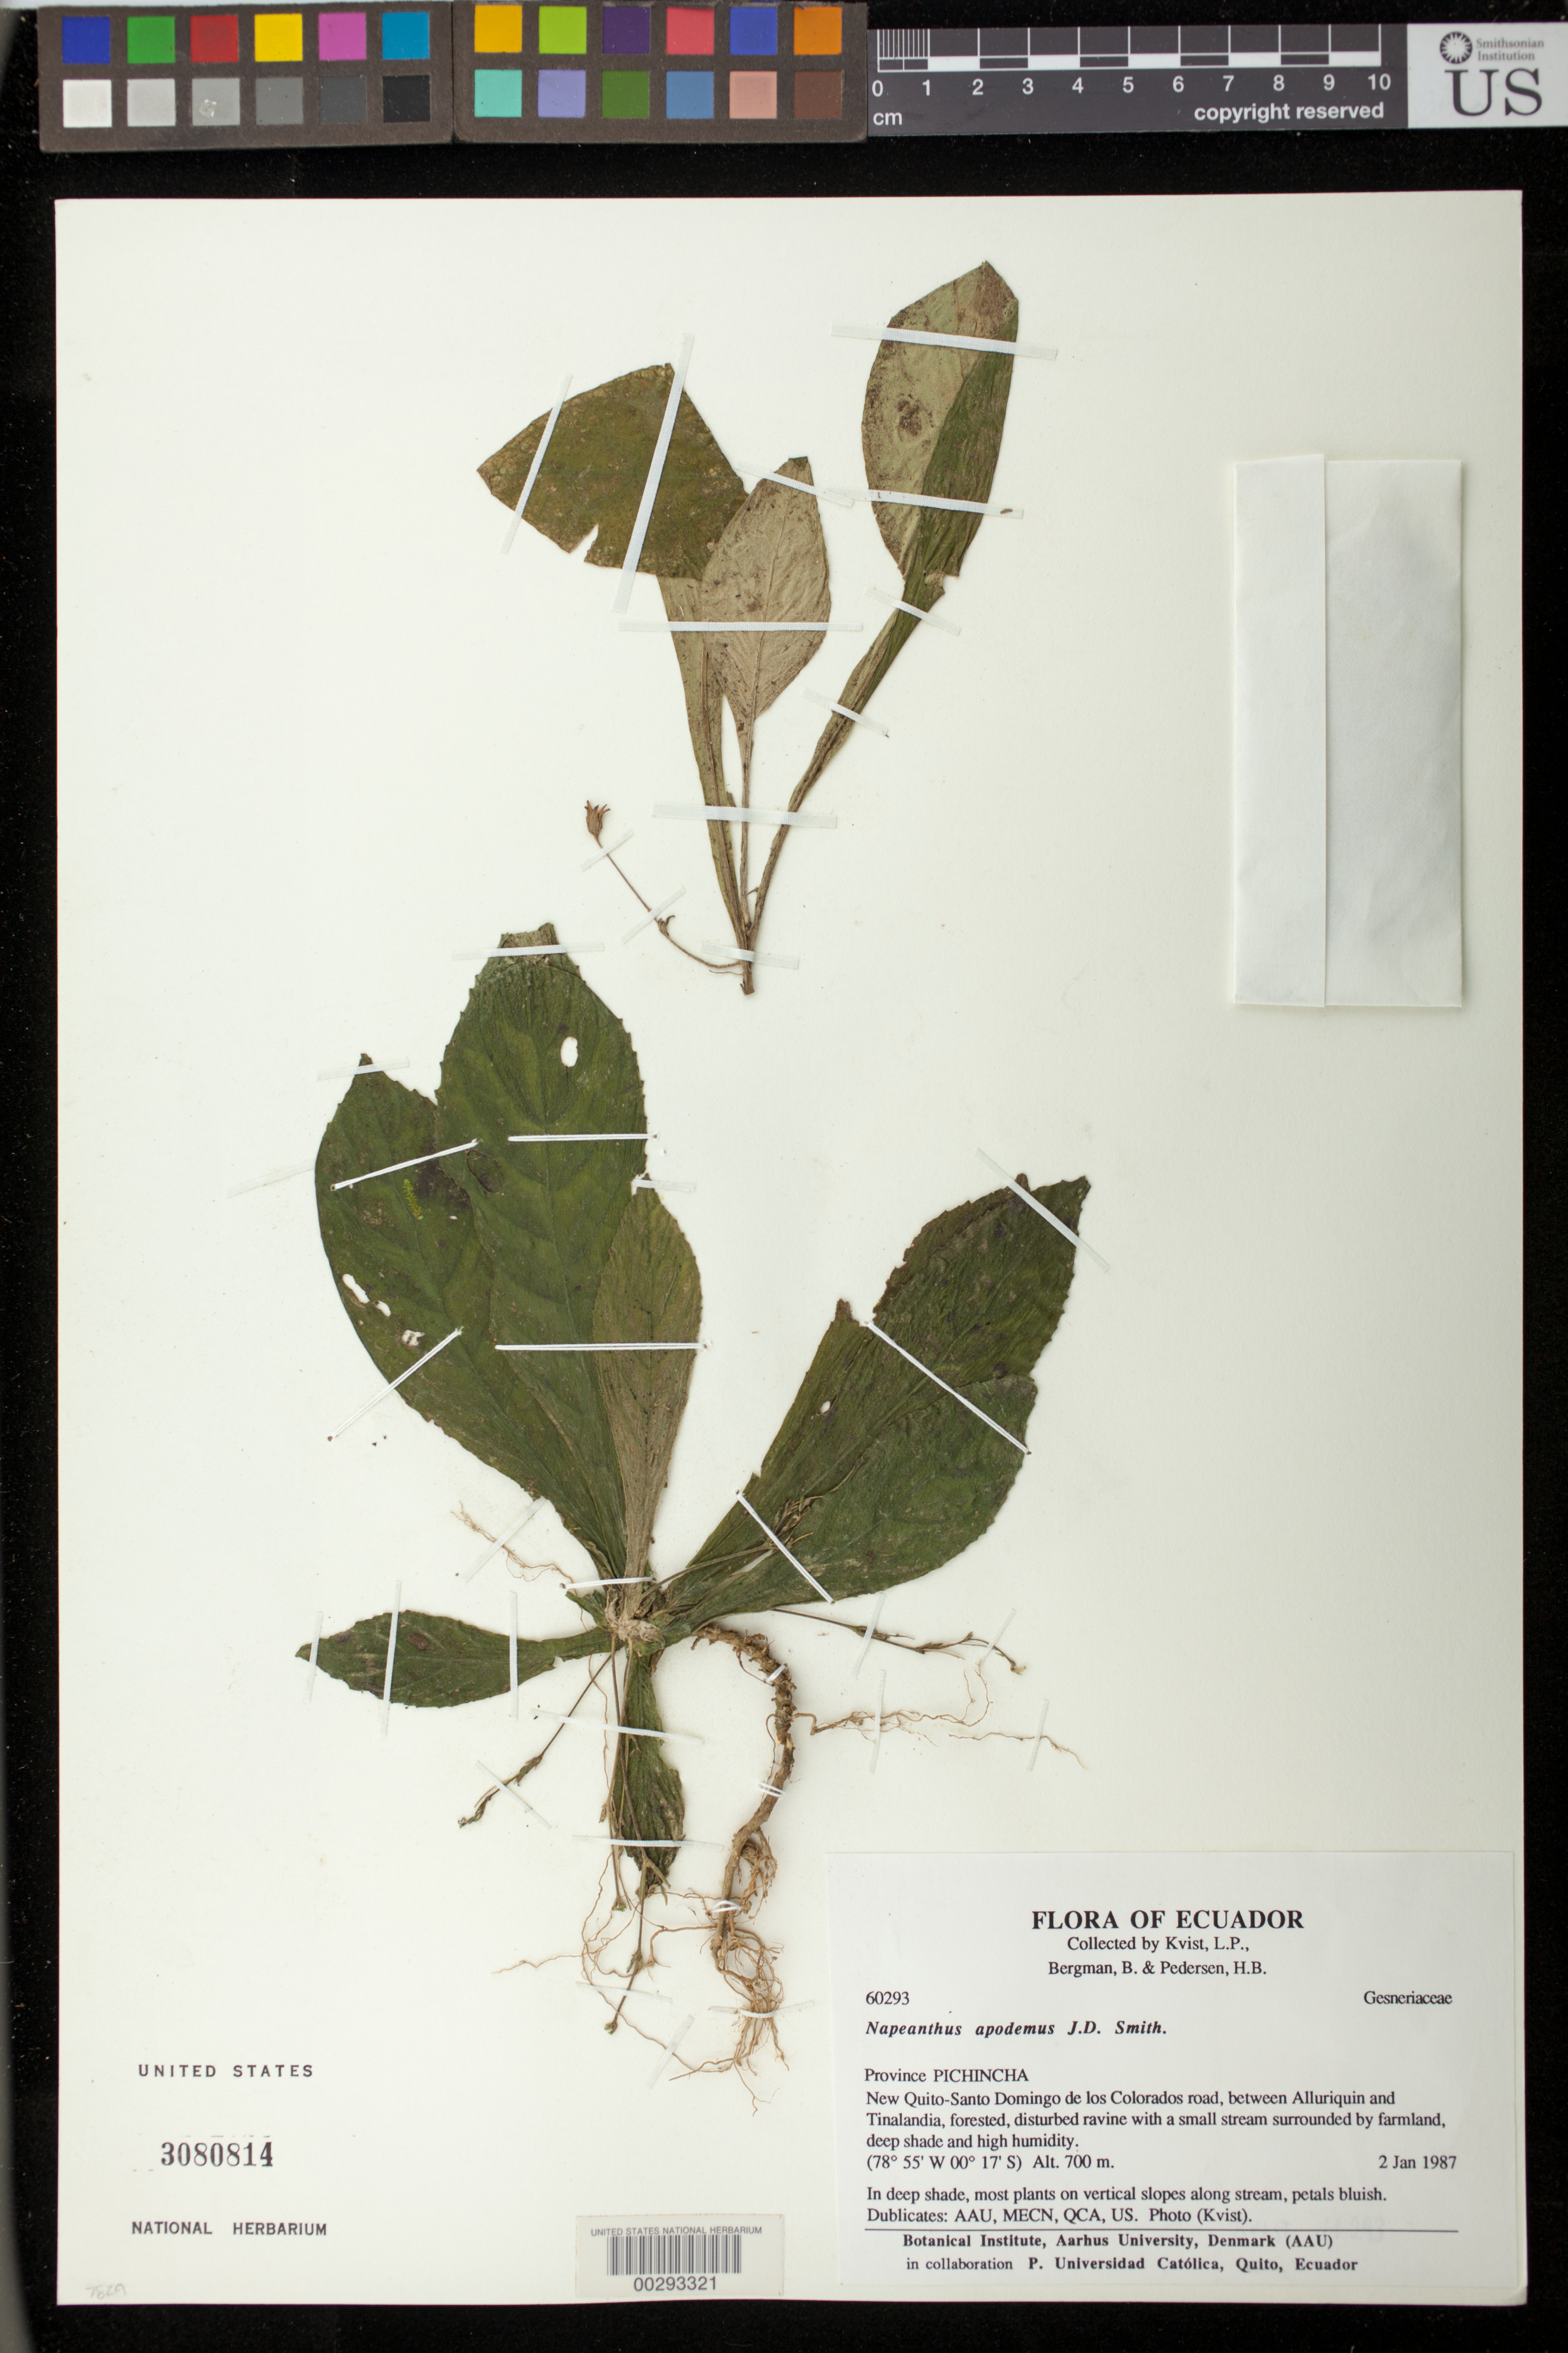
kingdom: Plantae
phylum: Tracheophyta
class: Magnoliopsida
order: Lamiales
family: Gesneriaceae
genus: Napeanthus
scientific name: Napeanthus apodemus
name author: Donn. Sm.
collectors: L. P. Kvist, B. Bergman & H. B. Pedersen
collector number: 60293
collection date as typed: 02 Jan 1987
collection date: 1987-01-02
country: Ecuador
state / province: Pichincha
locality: New Quito-Santo Domingo de los Colorados road, between Alluriquin and Tinalandia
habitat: Disturbed ravine with a small stream surrounded by farmland, deep shade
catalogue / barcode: US 3080814